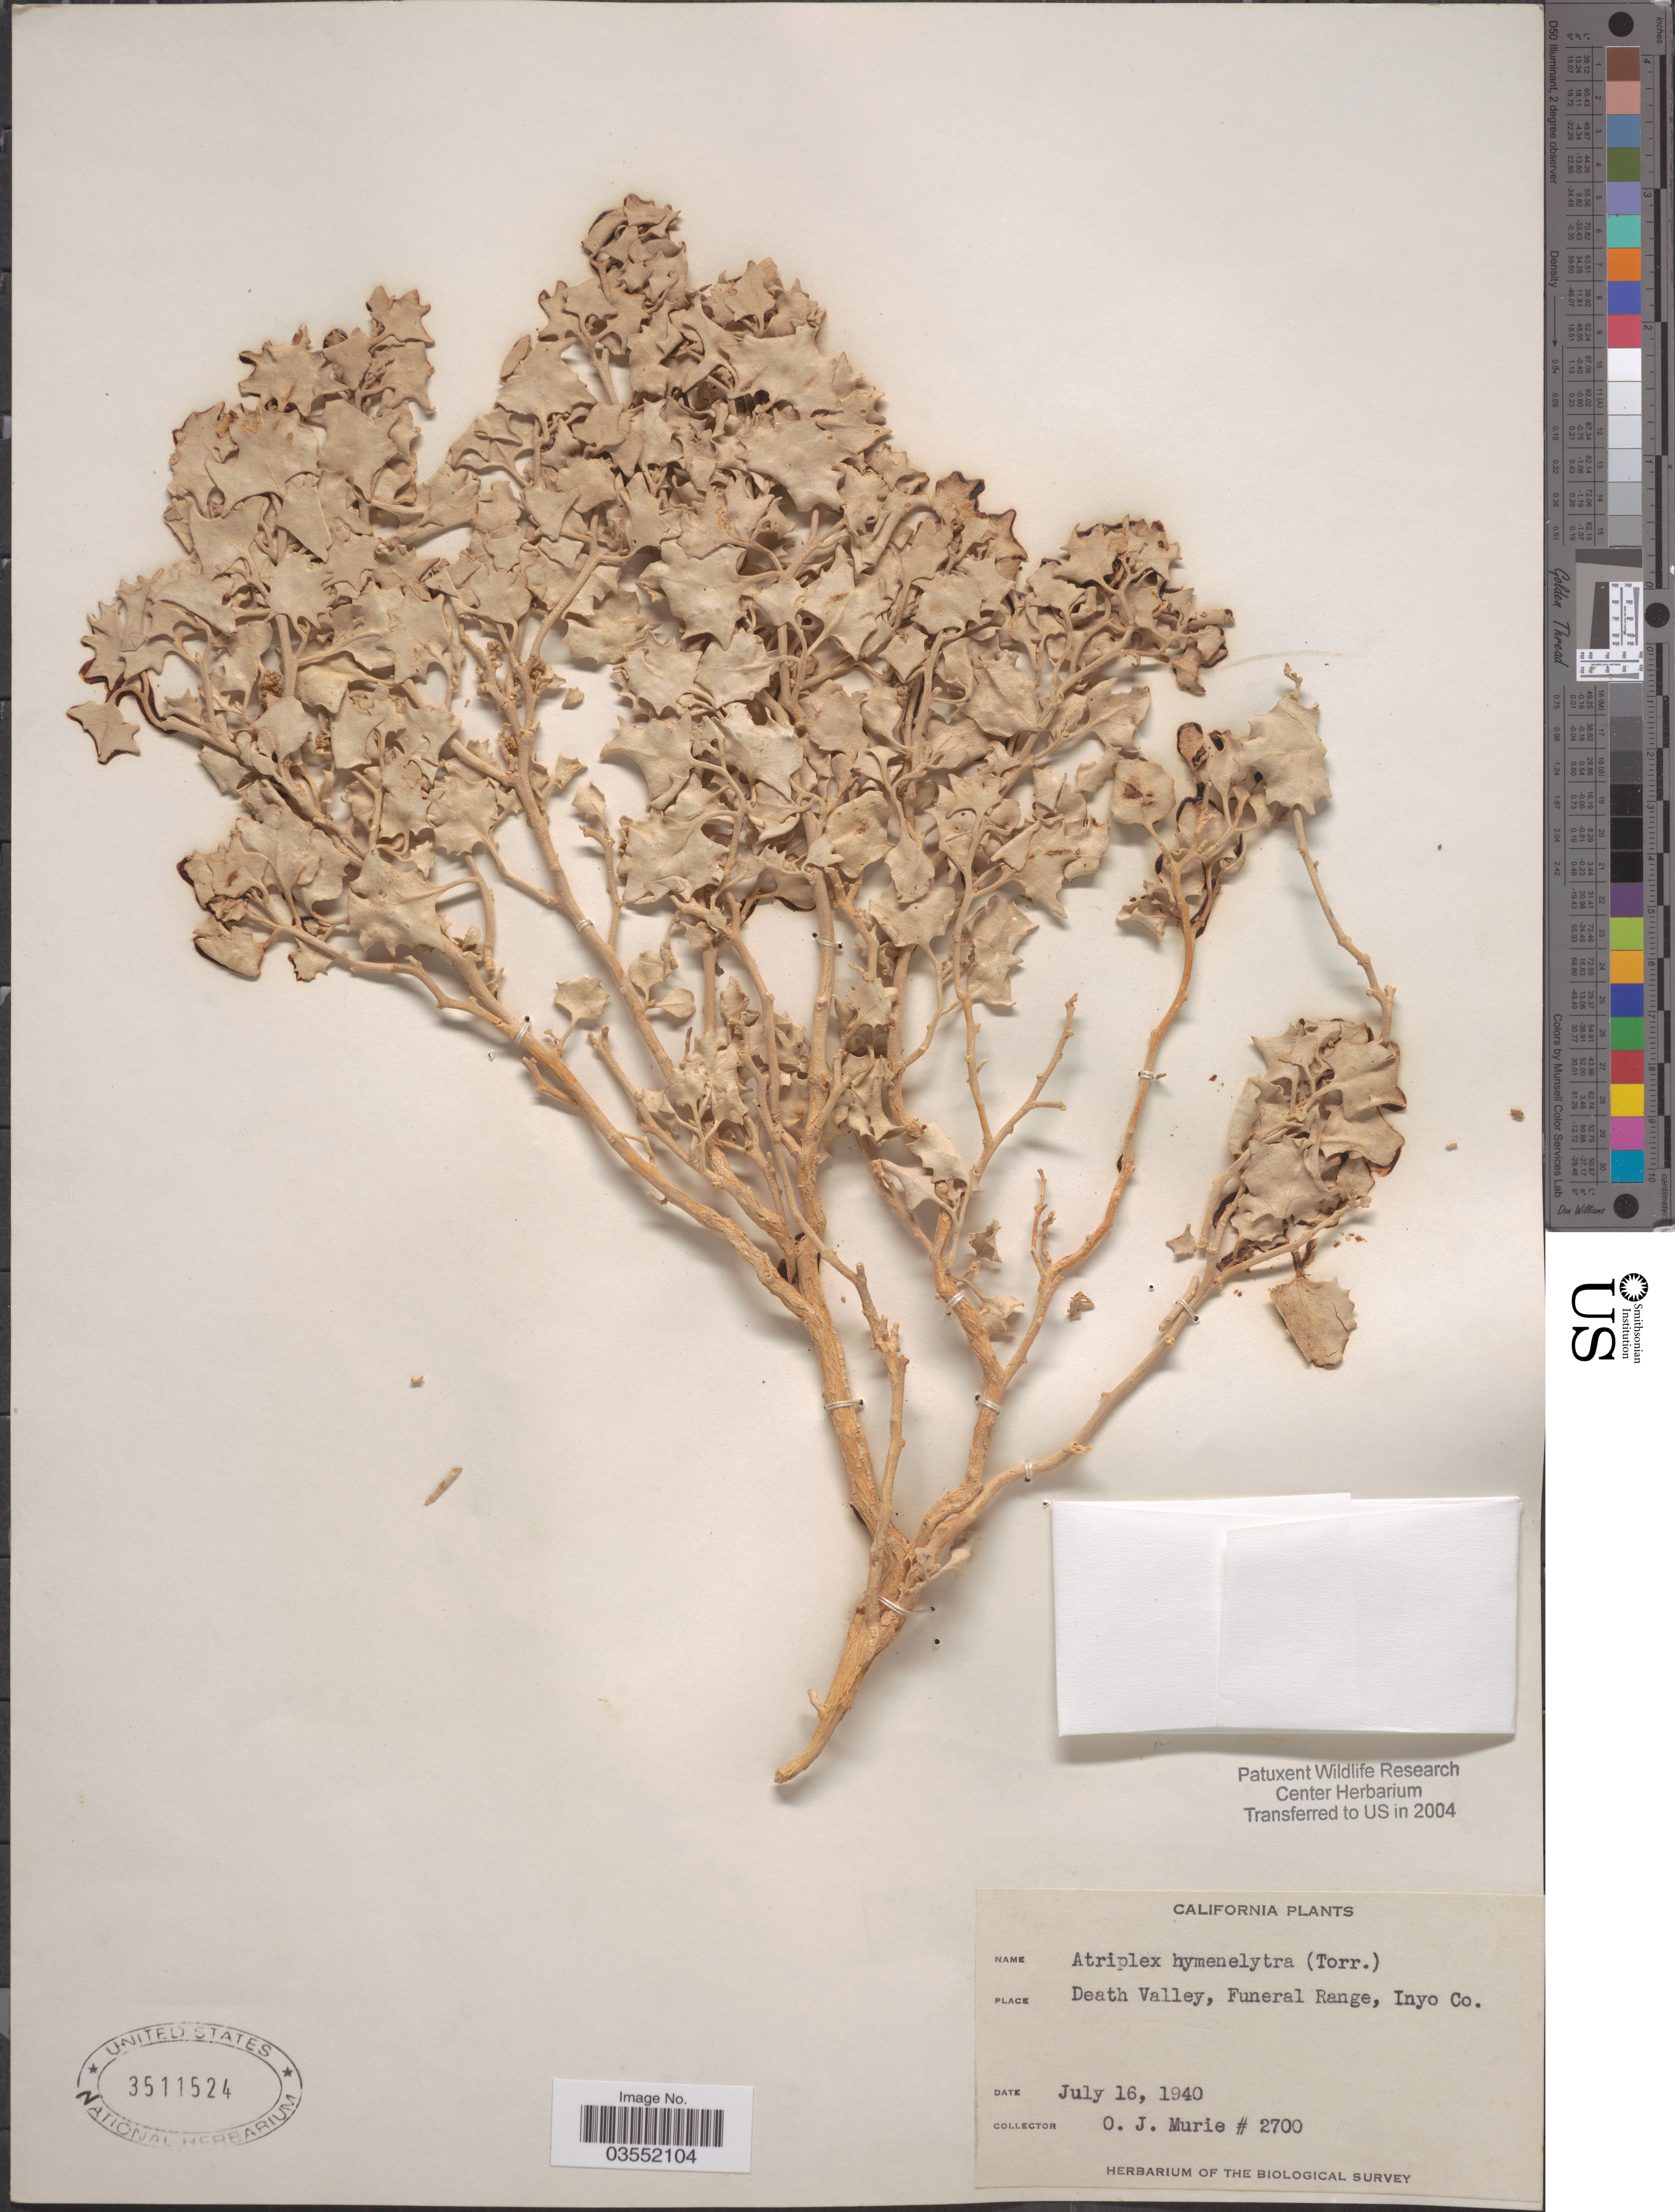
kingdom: Plantae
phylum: Tracheophyta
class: Magnoliopsida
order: Caryophyllales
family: Amaranthaceae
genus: Atriplex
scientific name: Atriplex hymenelytra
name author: (Torr.) S. Watson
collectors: O. Murie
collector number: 2700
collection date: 1940-07-16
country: United States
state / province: California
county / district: Inyo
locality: Death Valley, Funeral Range, Inyo Co.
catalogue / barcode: US 3511524